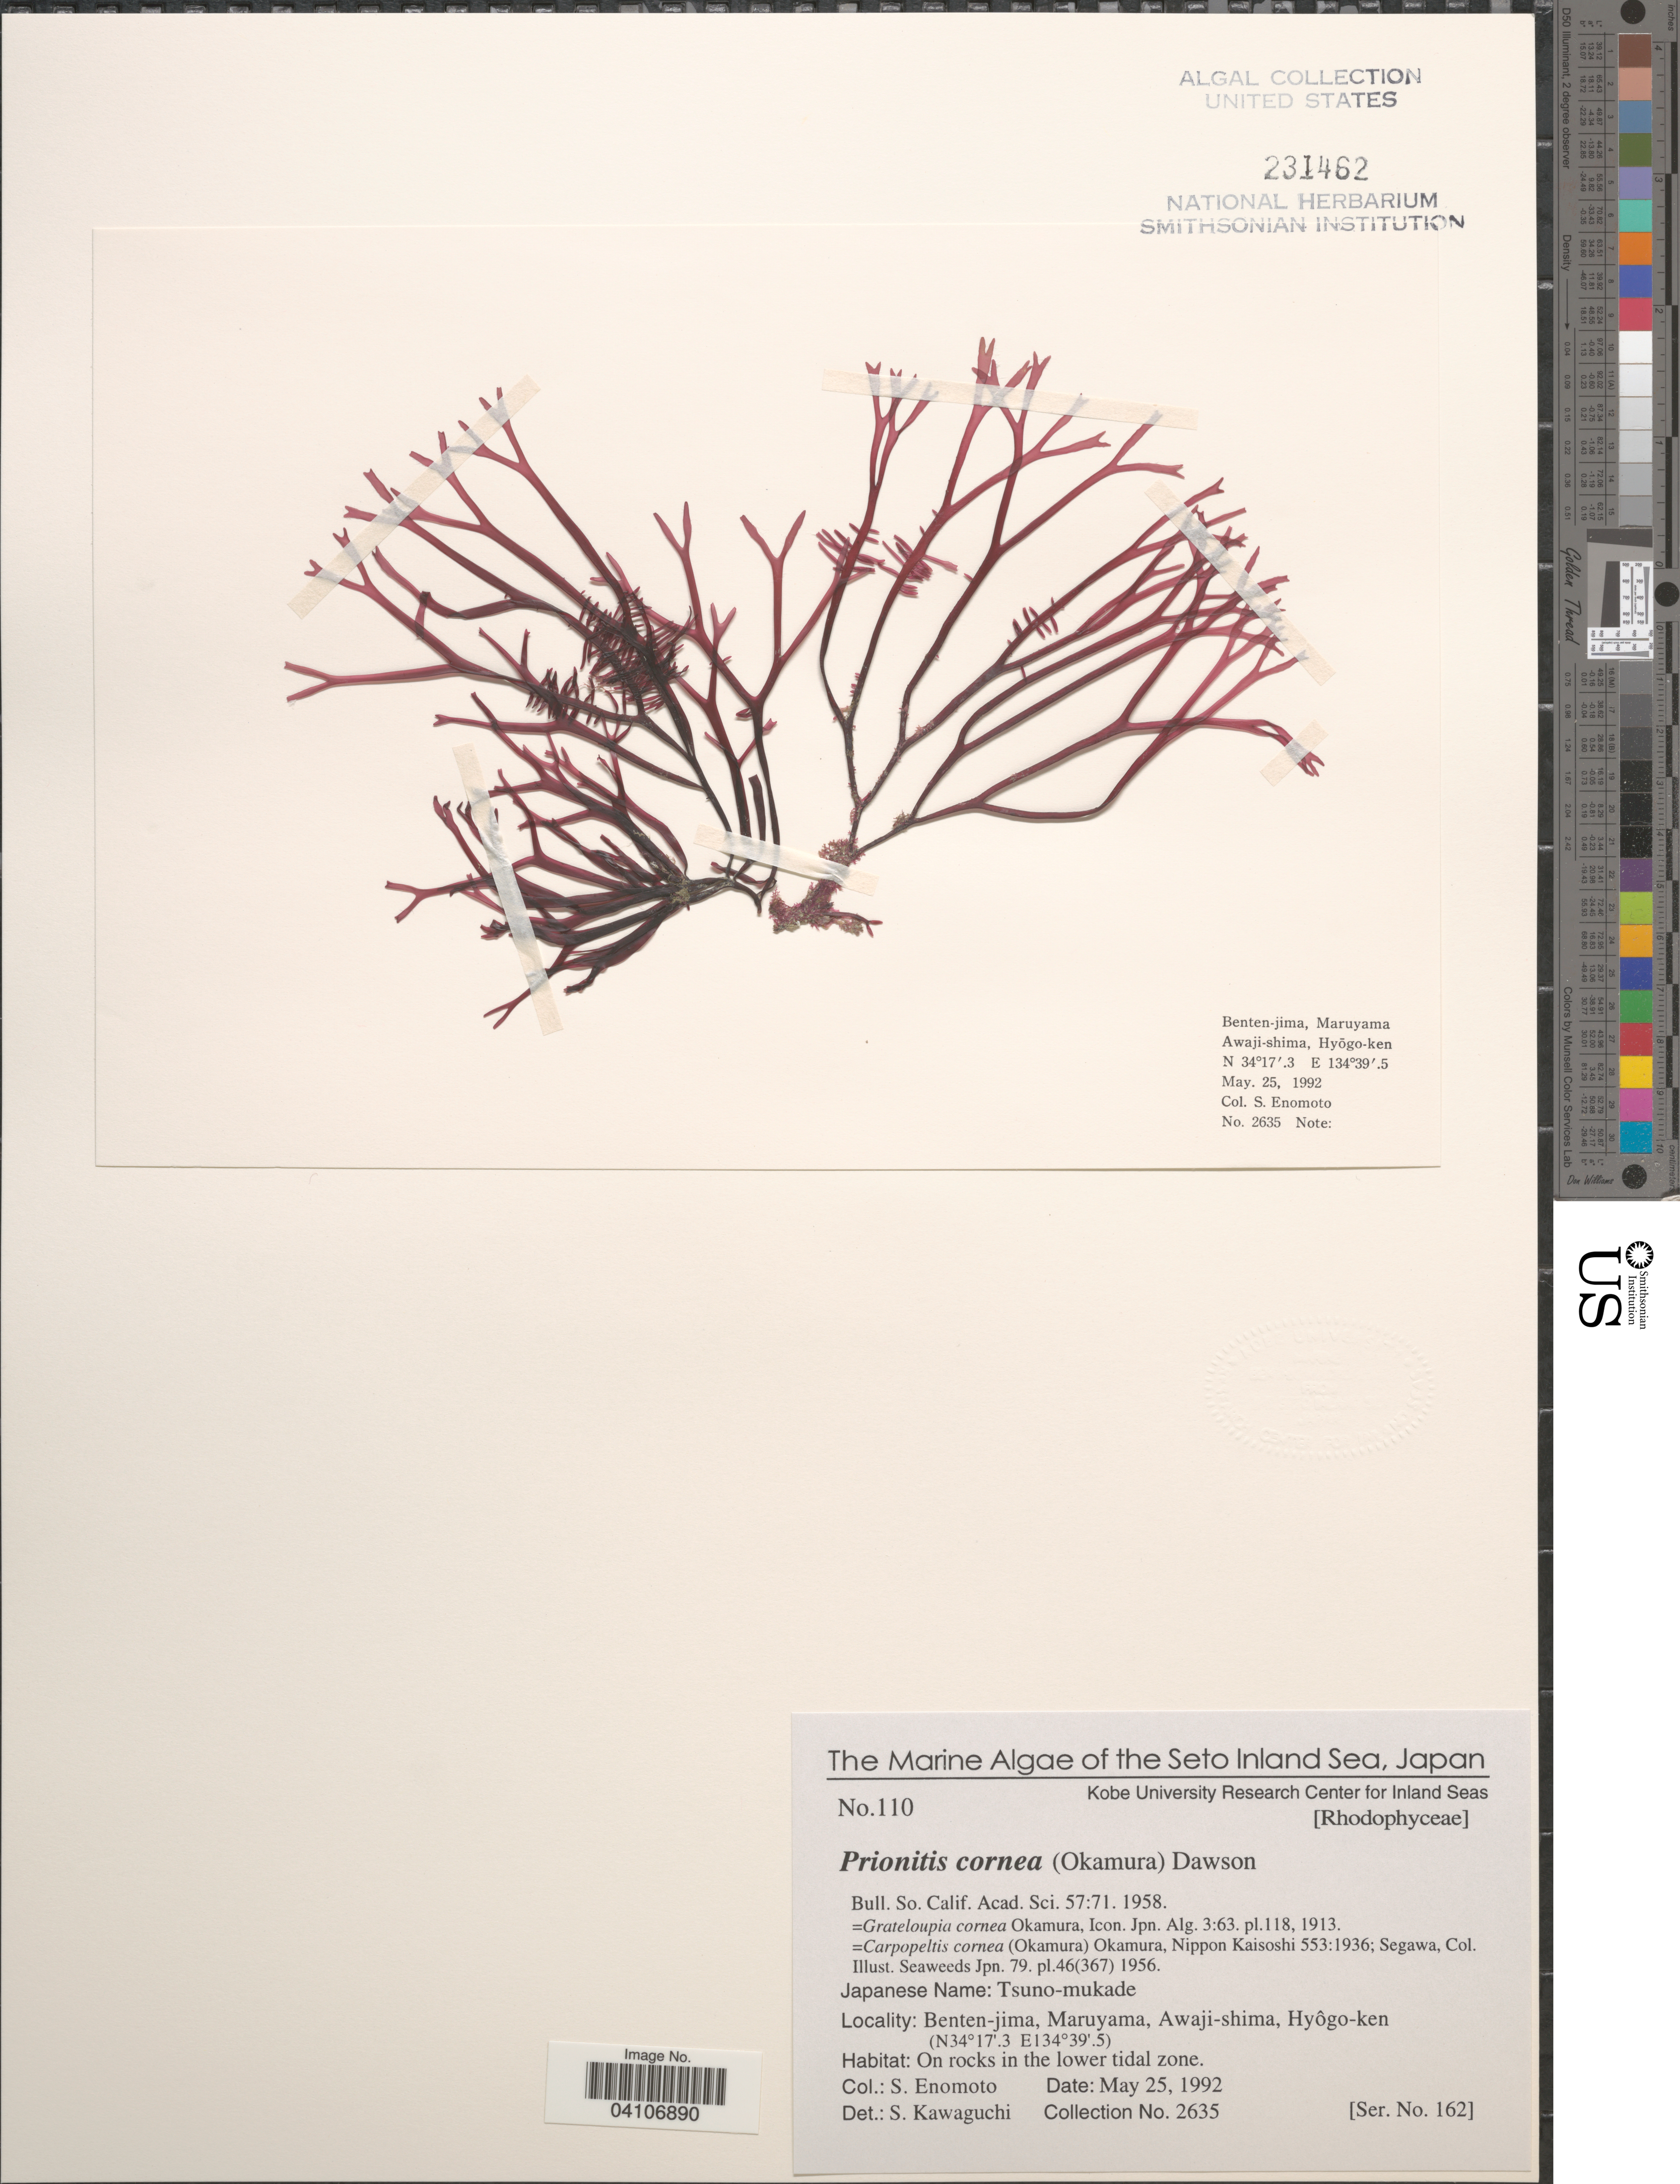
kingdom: Plantae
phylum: Rhodophyta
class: Florideophyceae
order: Halymeniales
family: Halymeniaceae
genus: Grateloupia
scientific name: Grateloupia cornea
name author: Okamura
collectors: S. Enomoto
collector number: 2635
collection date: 1992-05-25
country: Japan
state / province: Hyogo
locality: The Seto Inland Sea. Benten-jima, Maruyama, Awaji-shima, Hyôgo-ken. On rocks in the lower tidal zone.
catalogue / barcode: US 231461